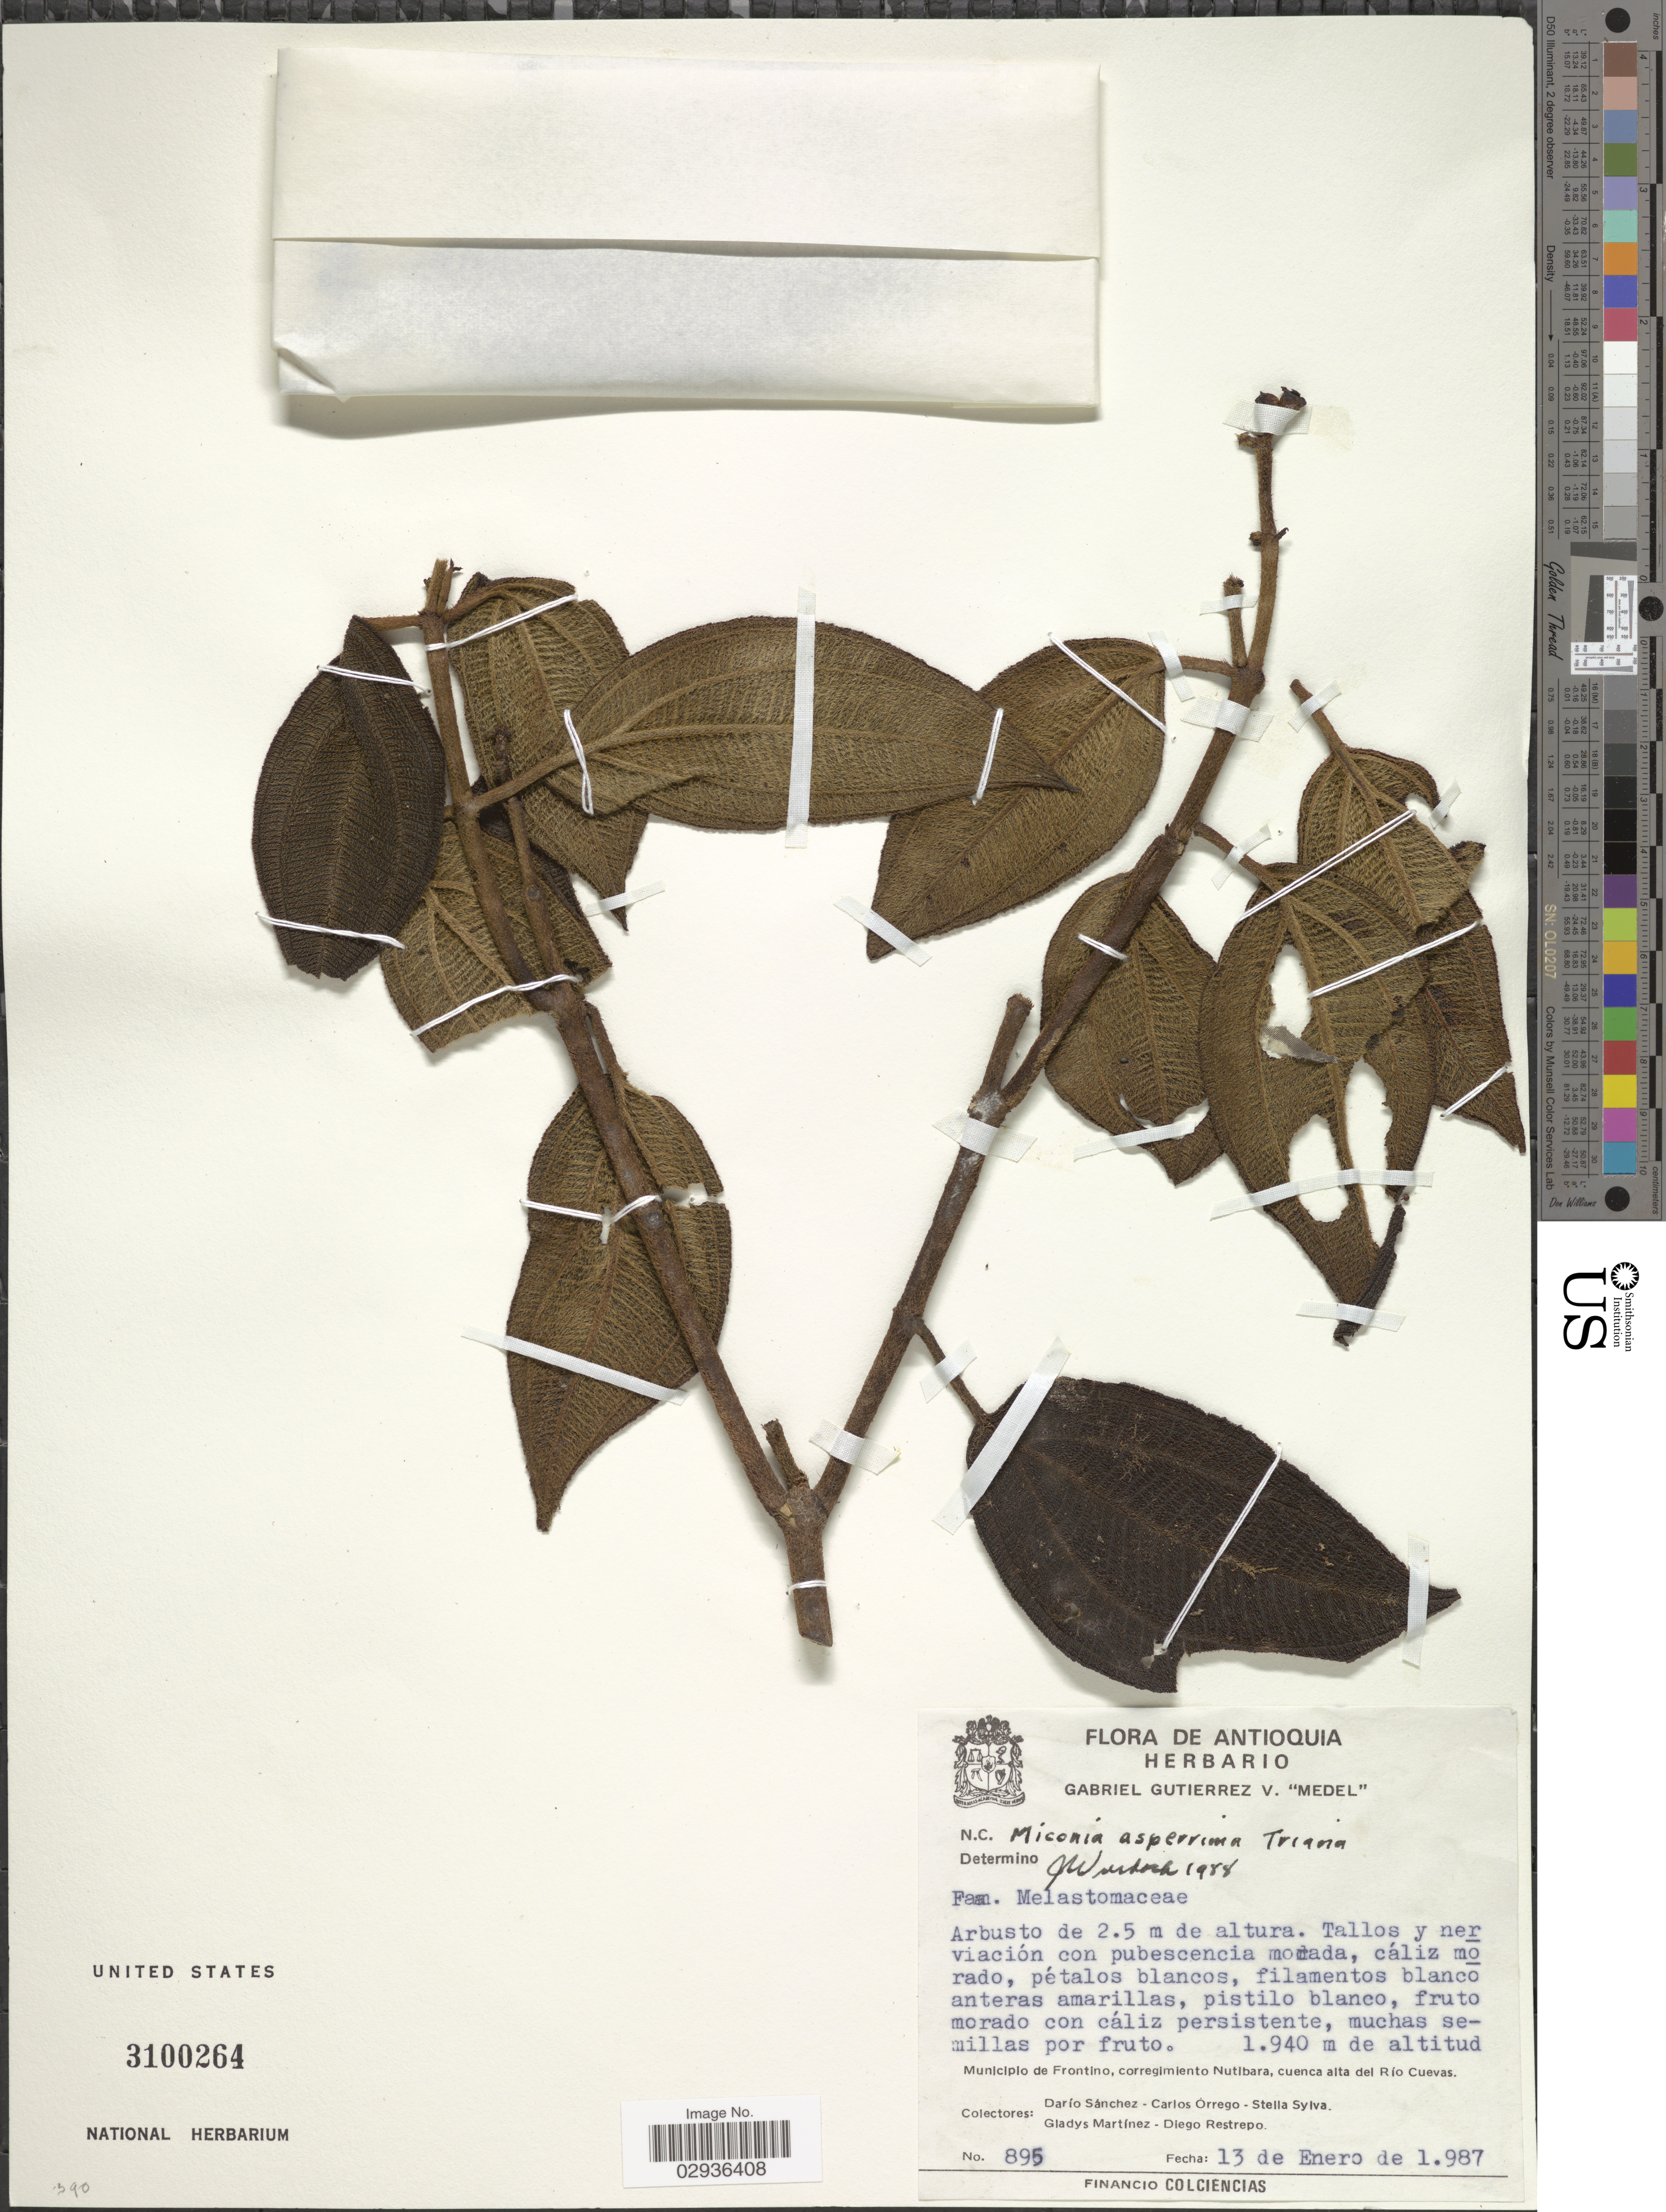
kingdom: Plantae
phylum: Tracheophyta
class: Magnoliopsida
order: Myrtales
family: Melastomataceae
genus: Miconia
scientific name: Miconia asperrima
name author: Triana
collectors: D. Sánchez, C. Orrego, S. Sylva, G. Martinez & D. Restrepo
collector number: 895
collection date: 1987-01-13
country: Colombia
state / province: Antioquia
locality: Municipio de Frontino, corregimiento Nutibara, cuenca alta del Río Cuevas.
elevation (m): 1940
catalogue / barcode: US 3100264